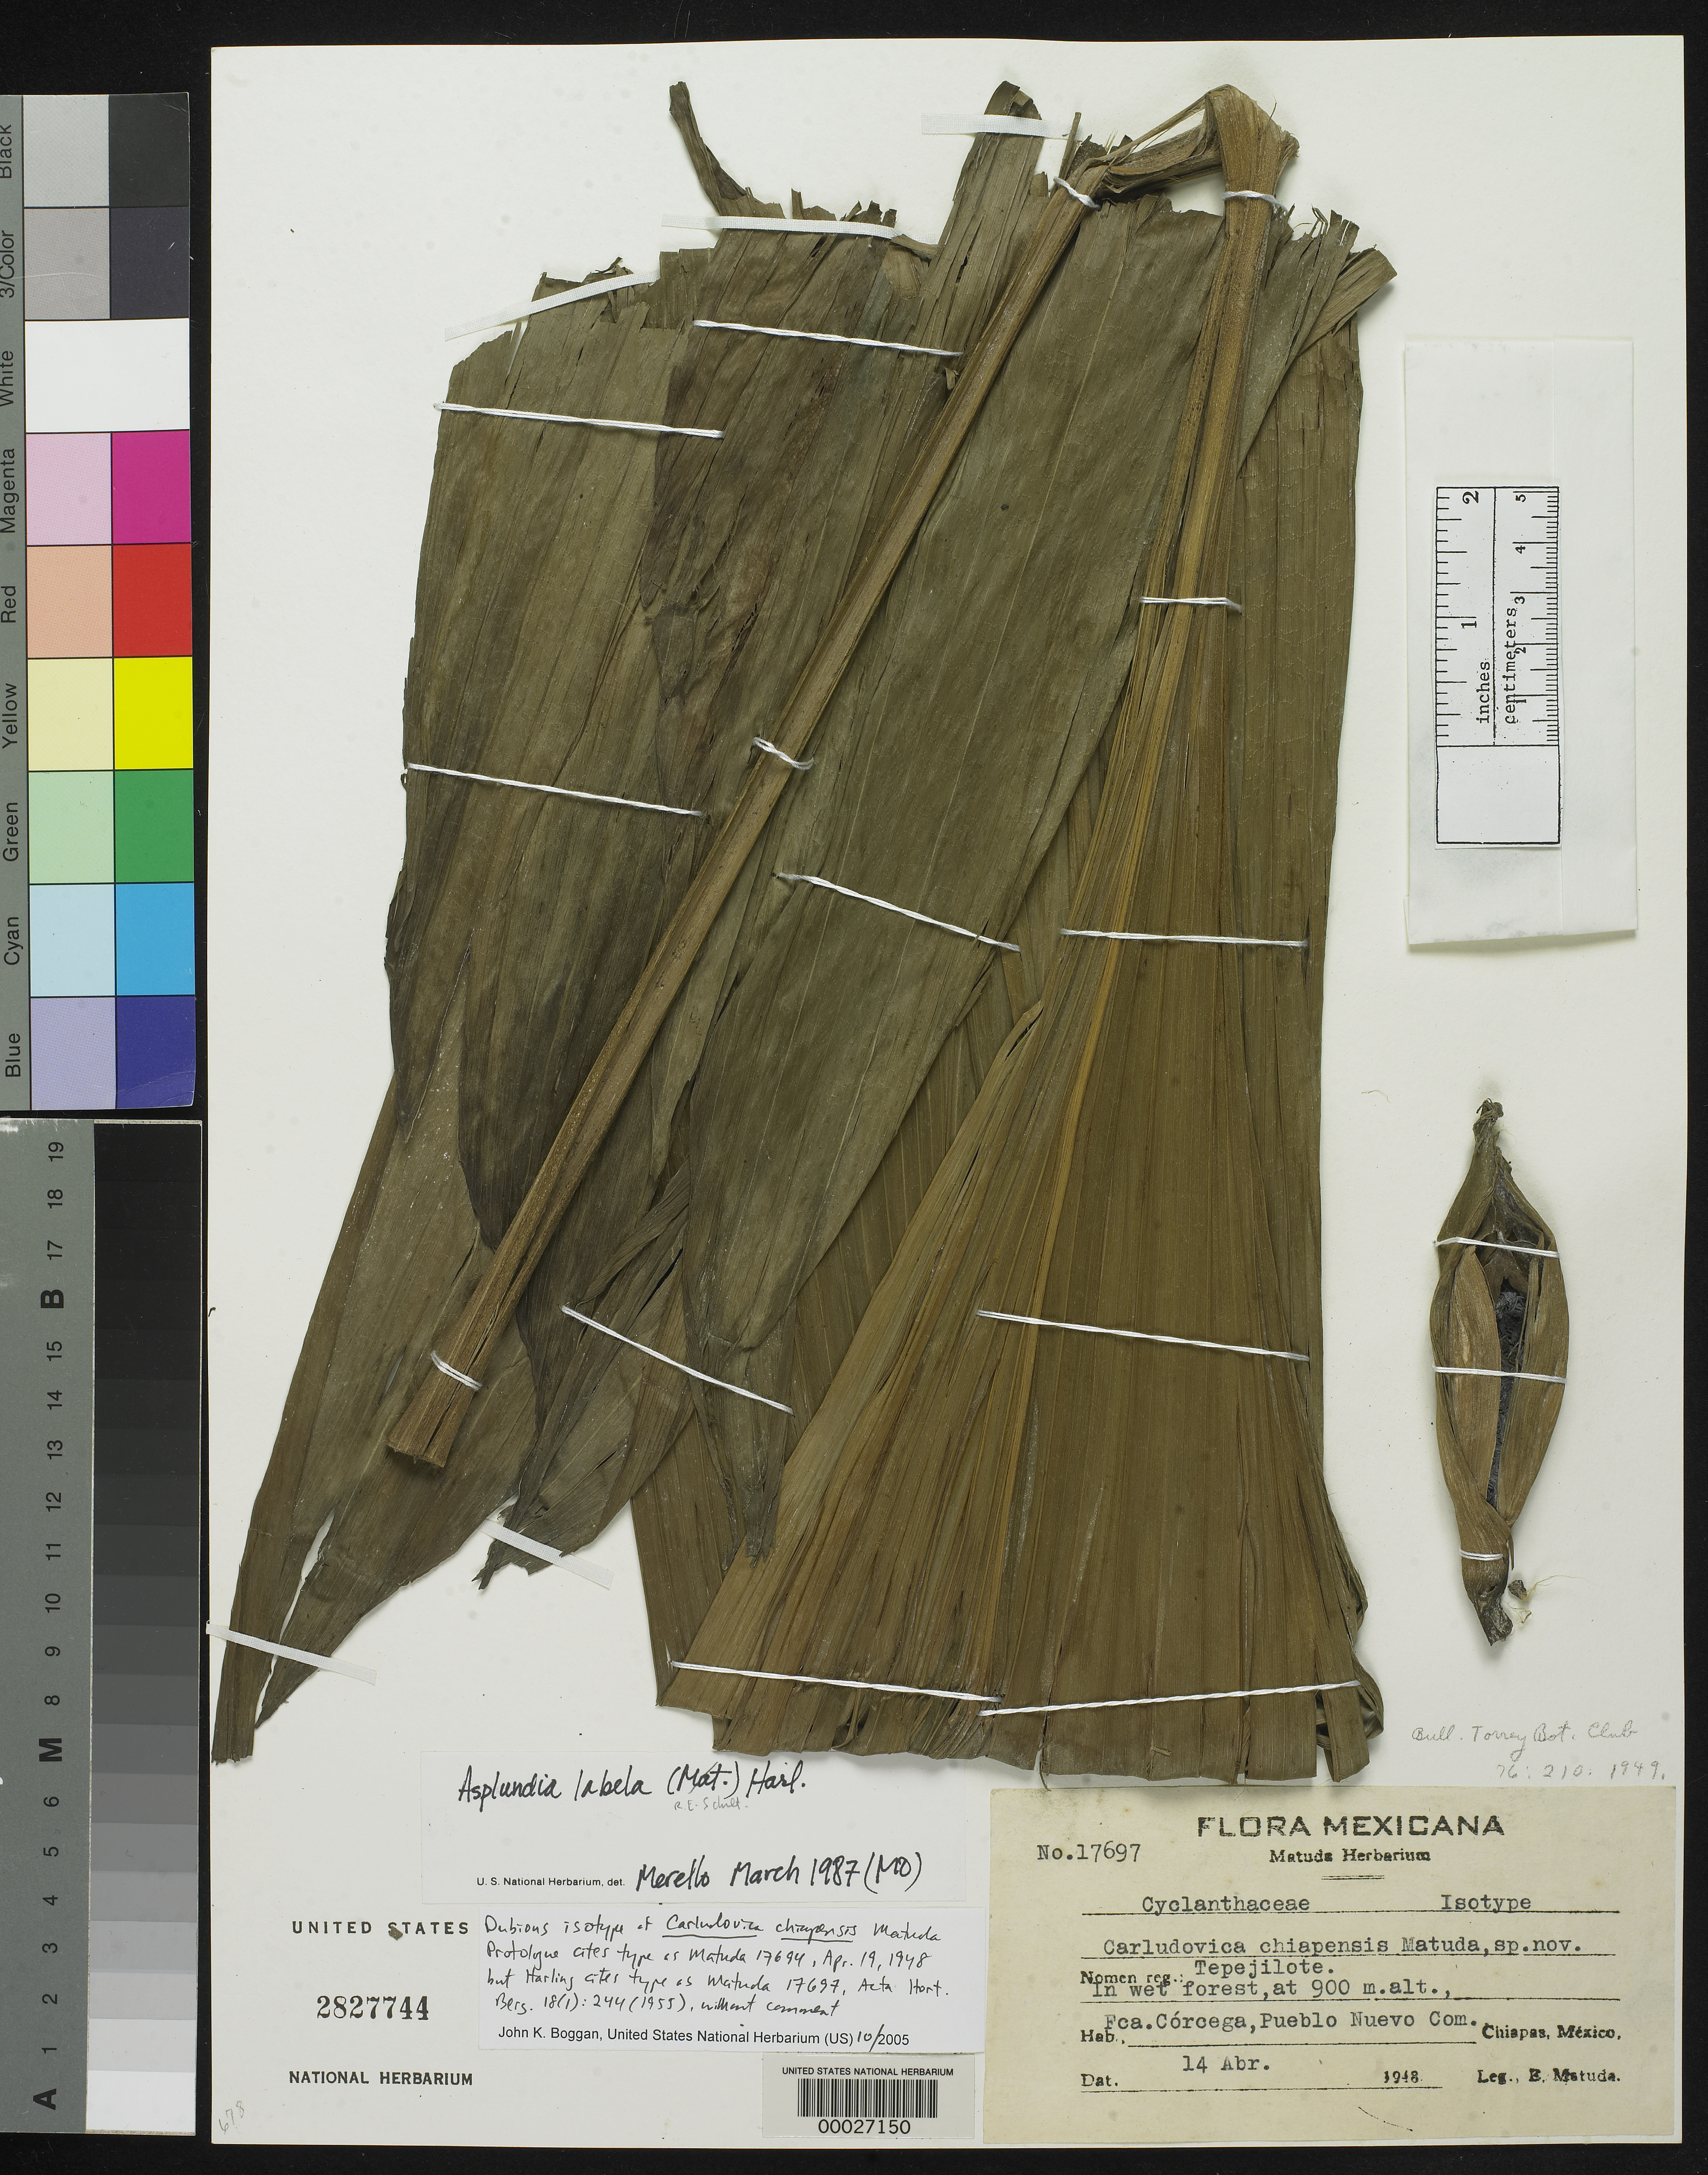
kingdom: Plantae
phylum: Tracheophyta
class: Liliopsida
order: Pandanales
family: Cyclanthaceae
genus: Carludovica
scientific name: Carludovica chiapensis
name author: Matuda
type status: Possible Isotype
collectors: E. Matuda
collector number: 17697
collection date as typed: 14 Apr 1948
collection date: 1948-04-14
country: Mexico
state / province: Chiapas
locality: Finca Corcega.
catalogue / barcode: US 2827744